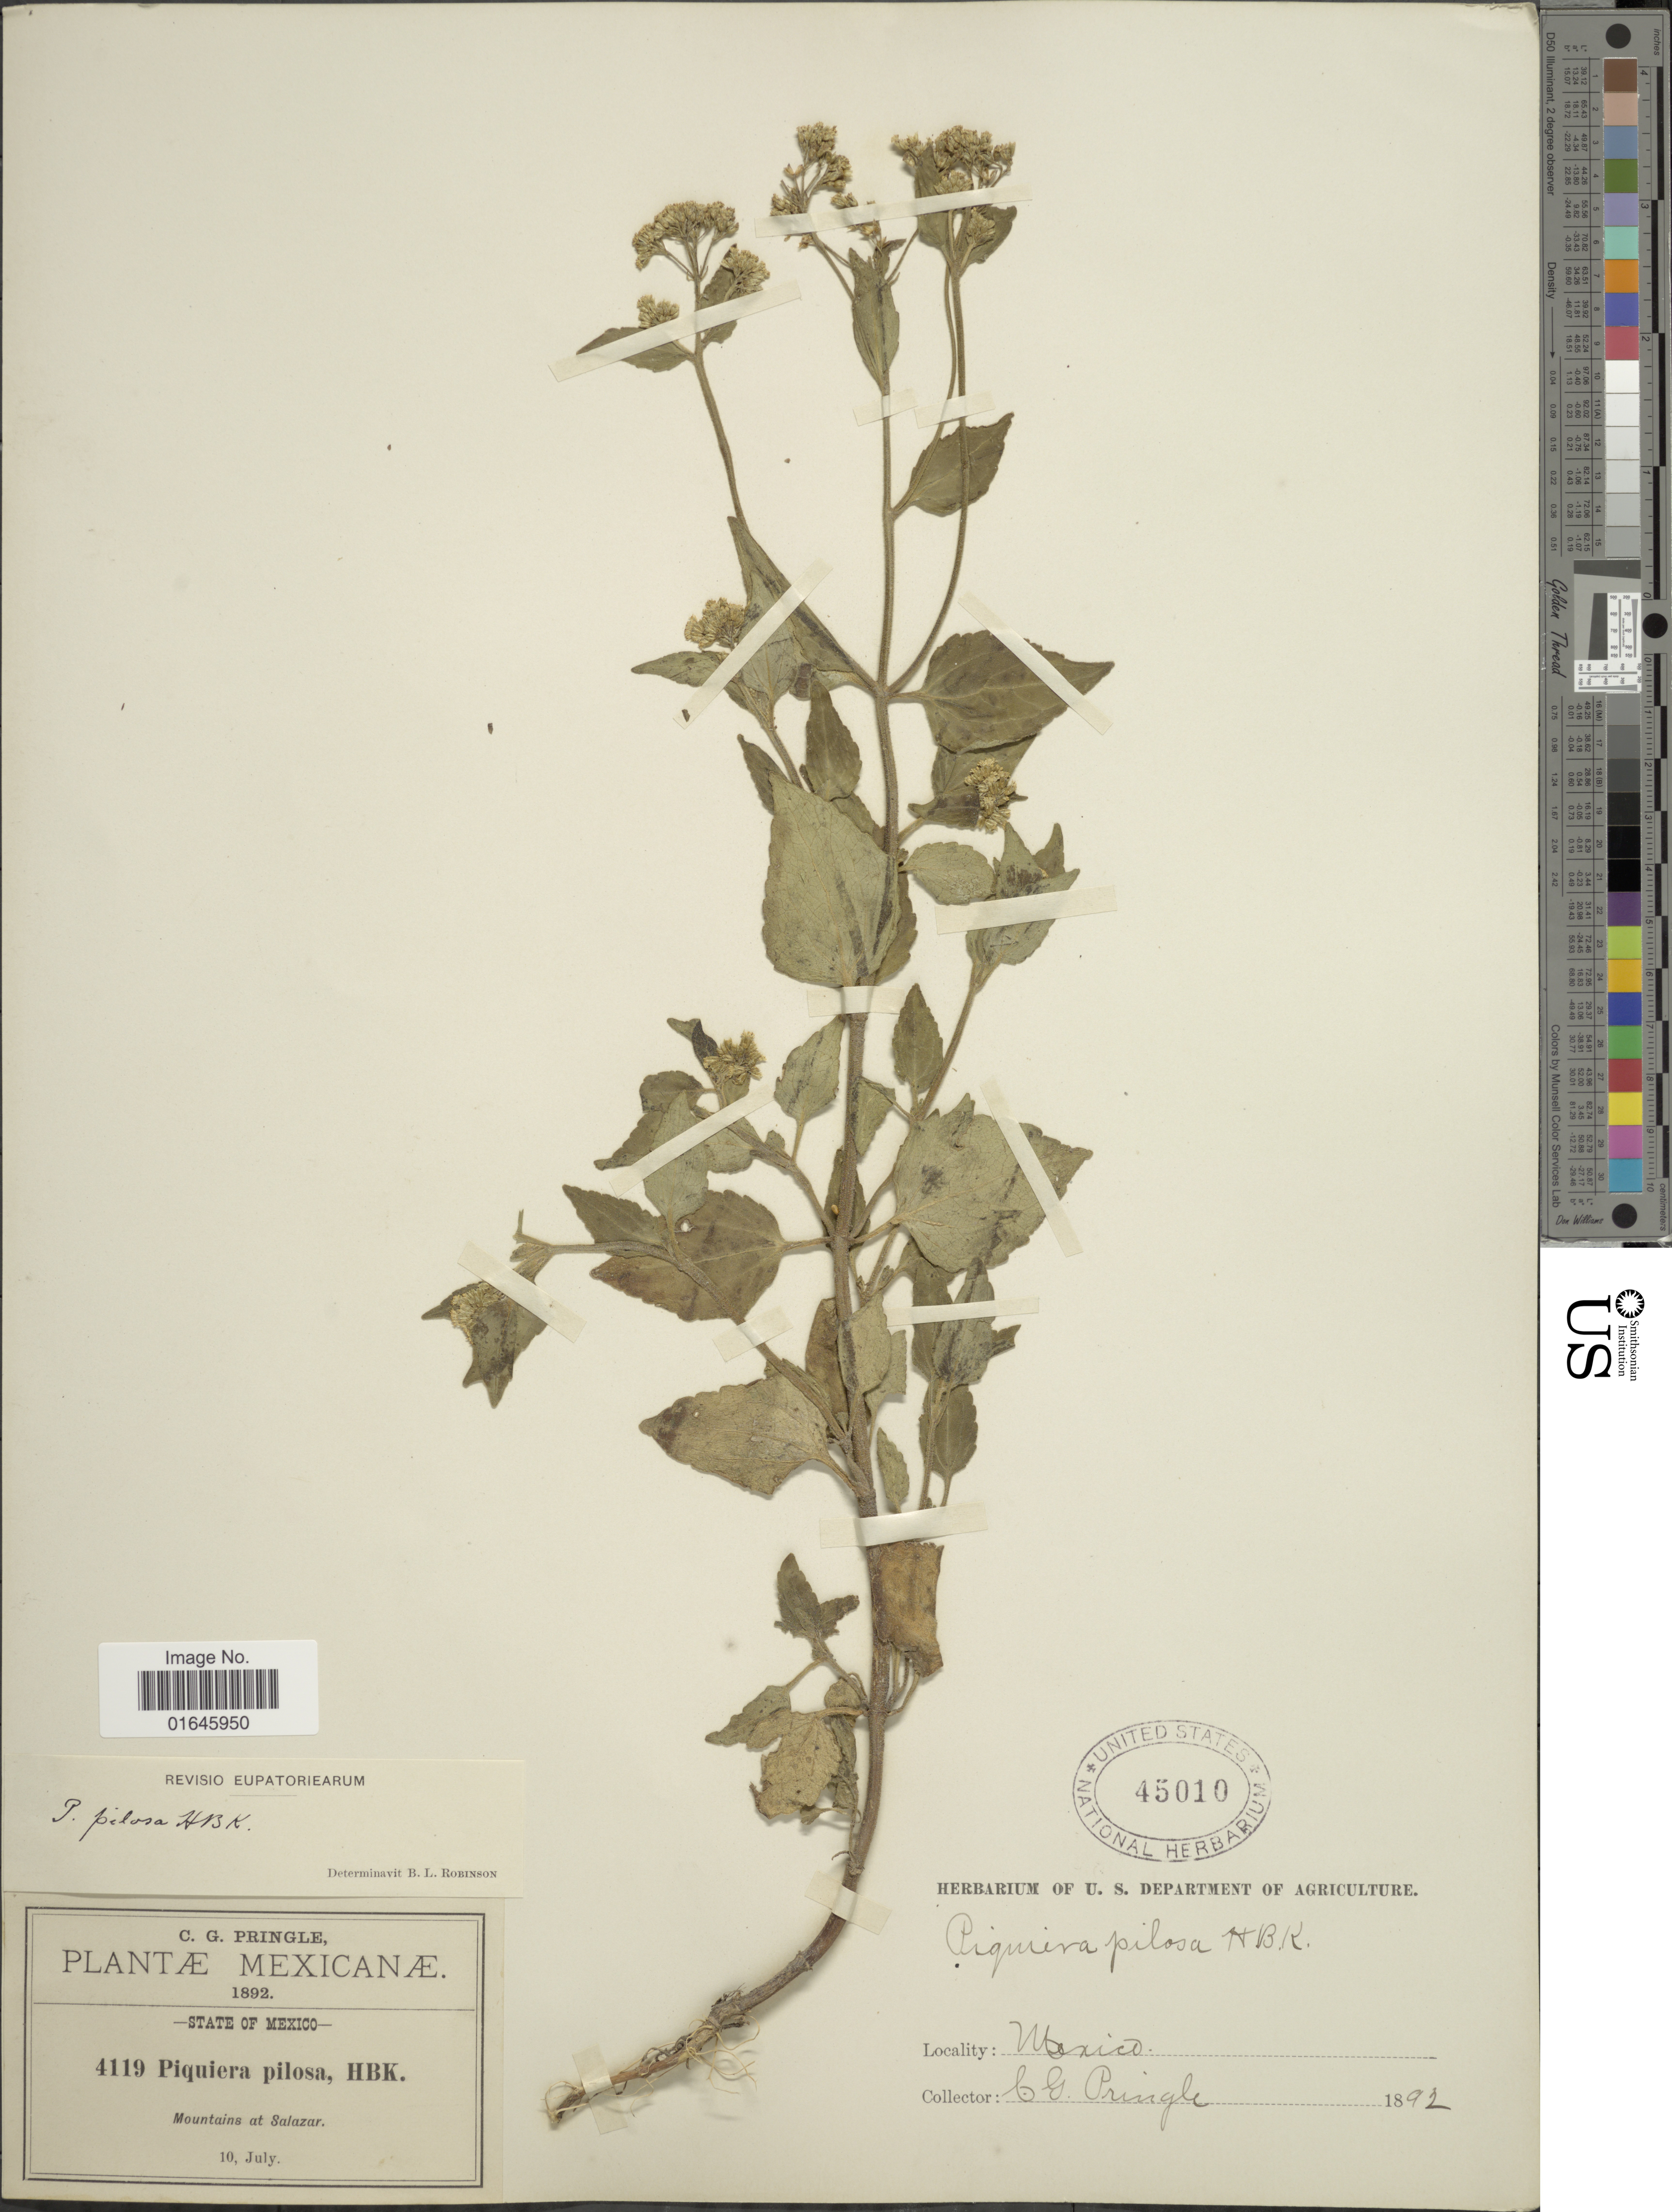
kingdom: Plantae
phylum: Tracheophyta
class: Magnoliopsida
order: Asterales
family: Asteraceae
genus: Piqueria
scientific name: Piqueria pilosa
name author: Kunth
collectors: C. G. Pringle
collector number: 4119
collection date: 1892-07-10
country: Mexico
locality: Mountains at Salazar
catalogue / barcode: US 45010